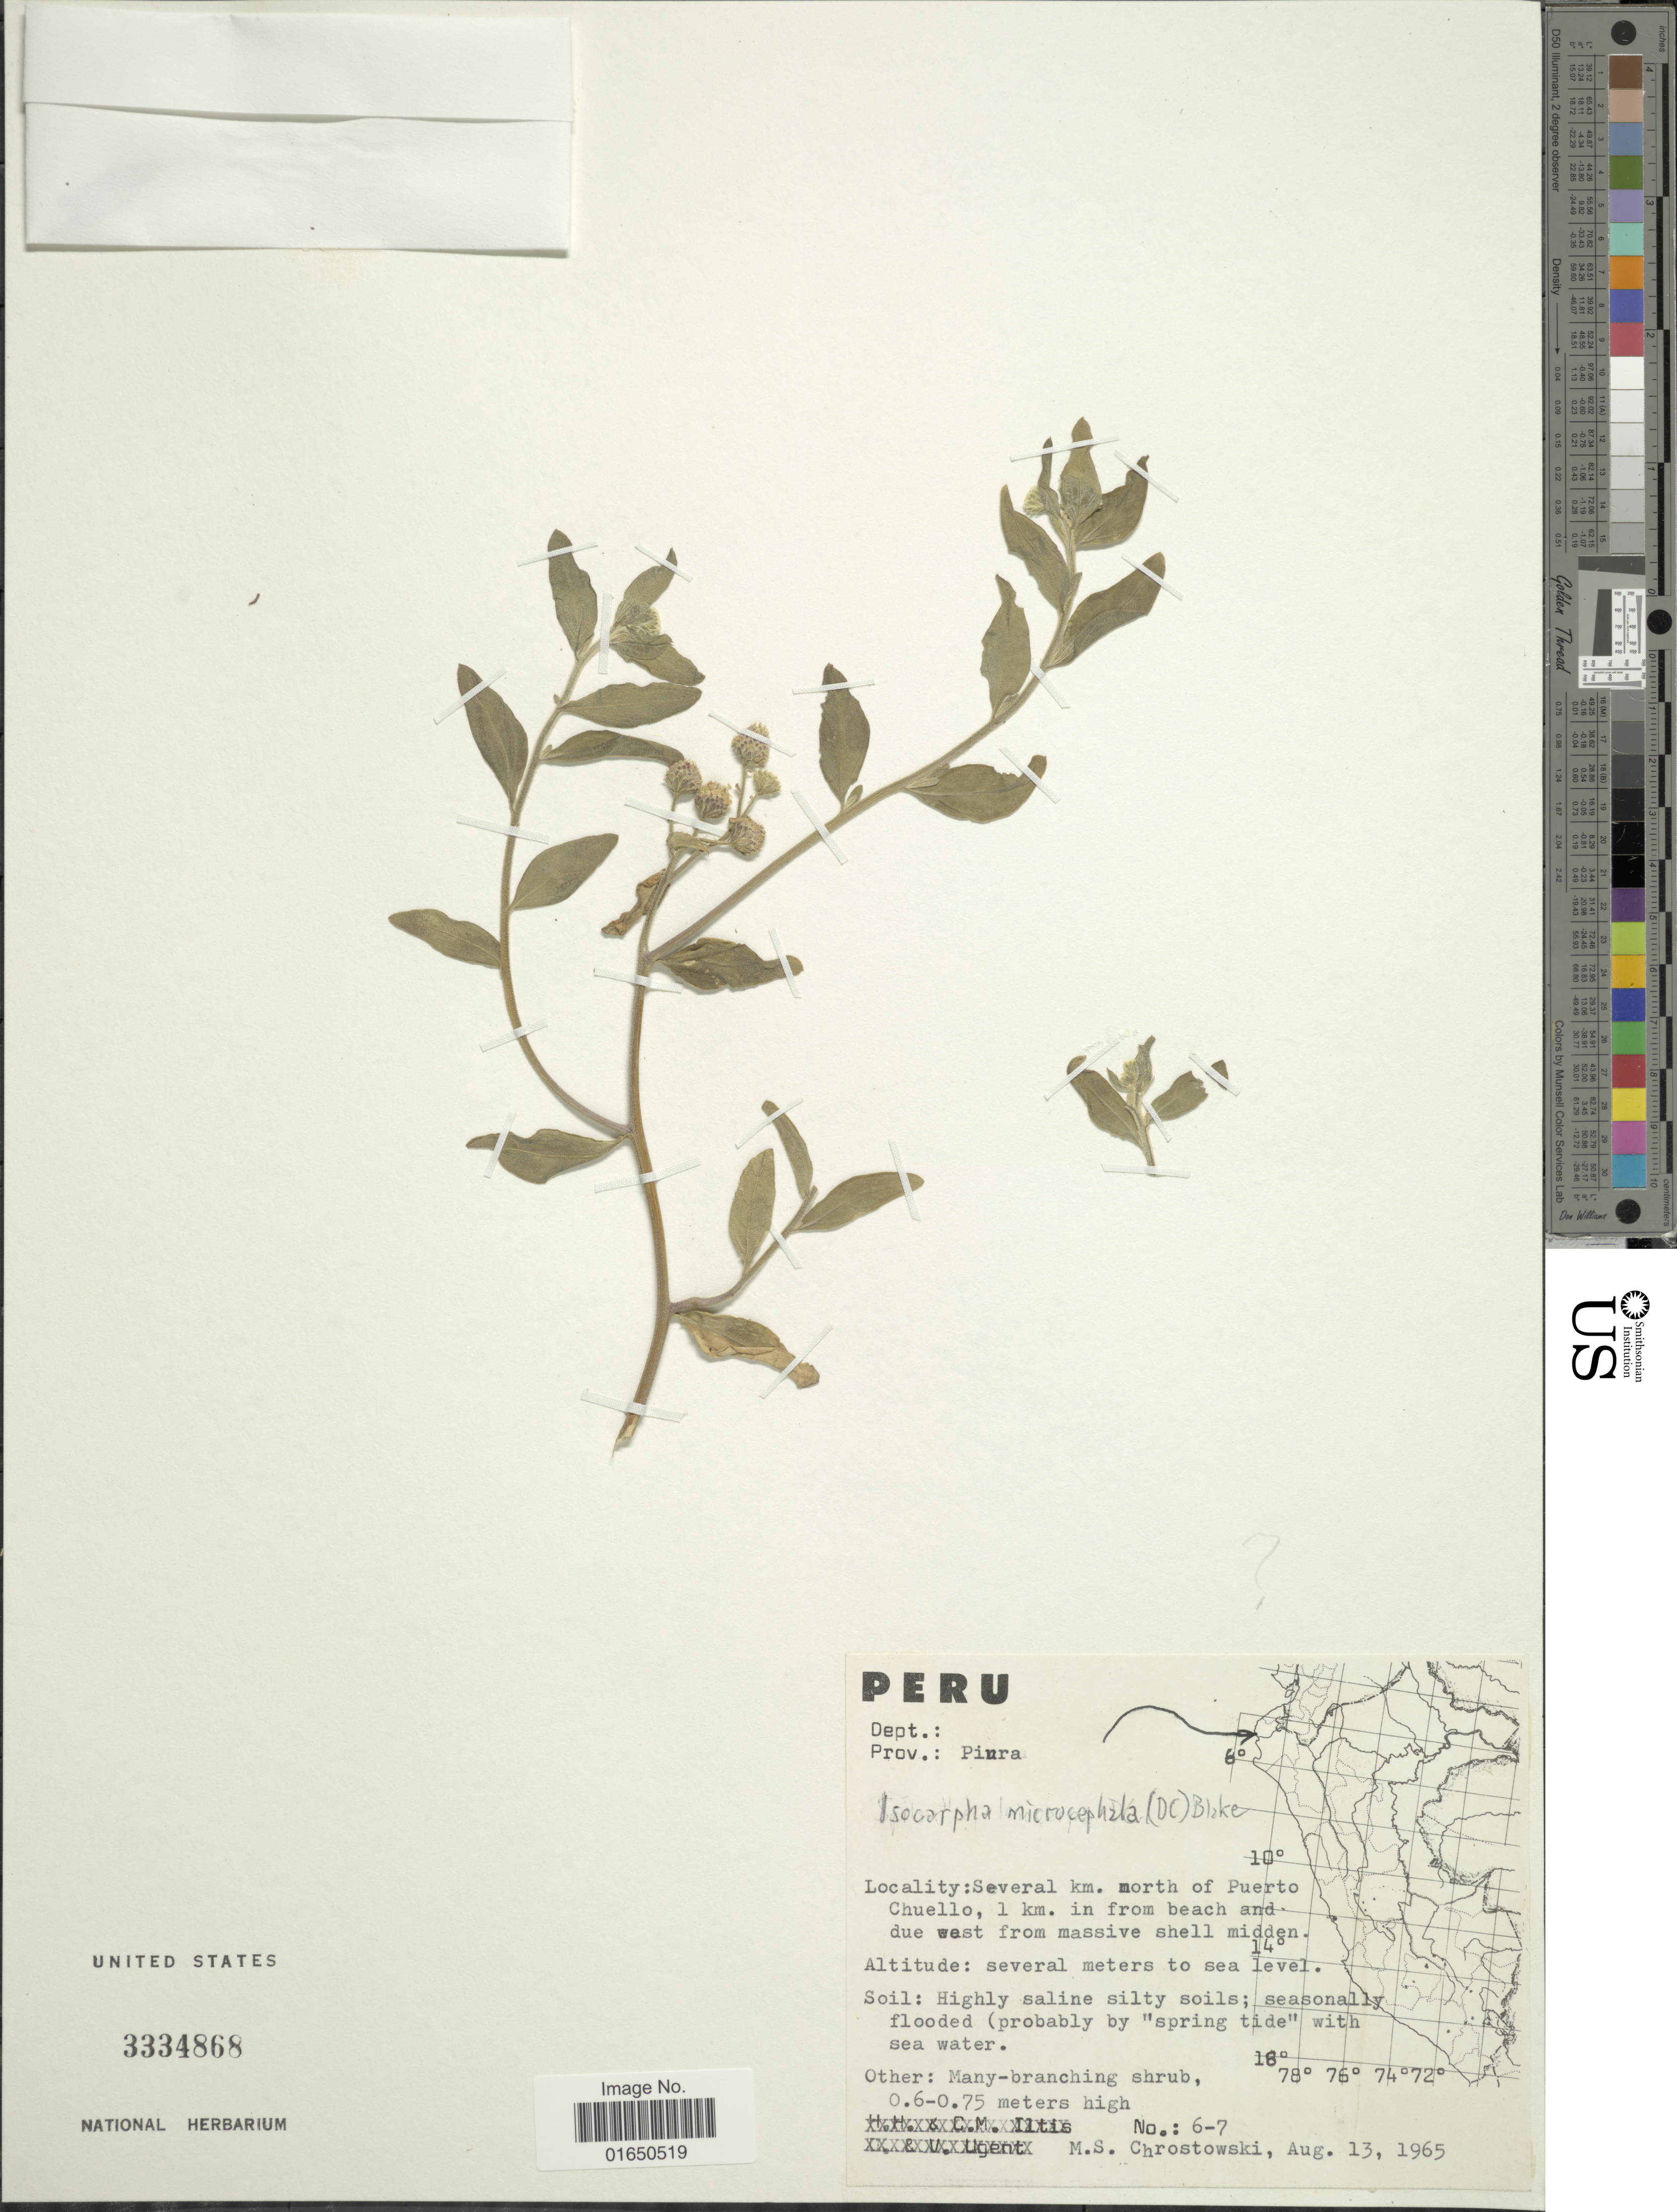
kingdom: Plantae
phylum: Tracheophyta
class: Magnoliopsida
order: Asterales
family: Asteraceae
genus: Isocarpha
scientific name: Isocarpha microcephala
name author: (DC.) S.F. Blake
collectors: M. Chrostowski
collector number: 6-7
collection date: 1965-08-13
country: Peru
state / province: Piura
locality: Several km. north of Puerto Chuello, 1 km. in from beach and due west from massive shell midden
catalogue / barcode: US 3334868